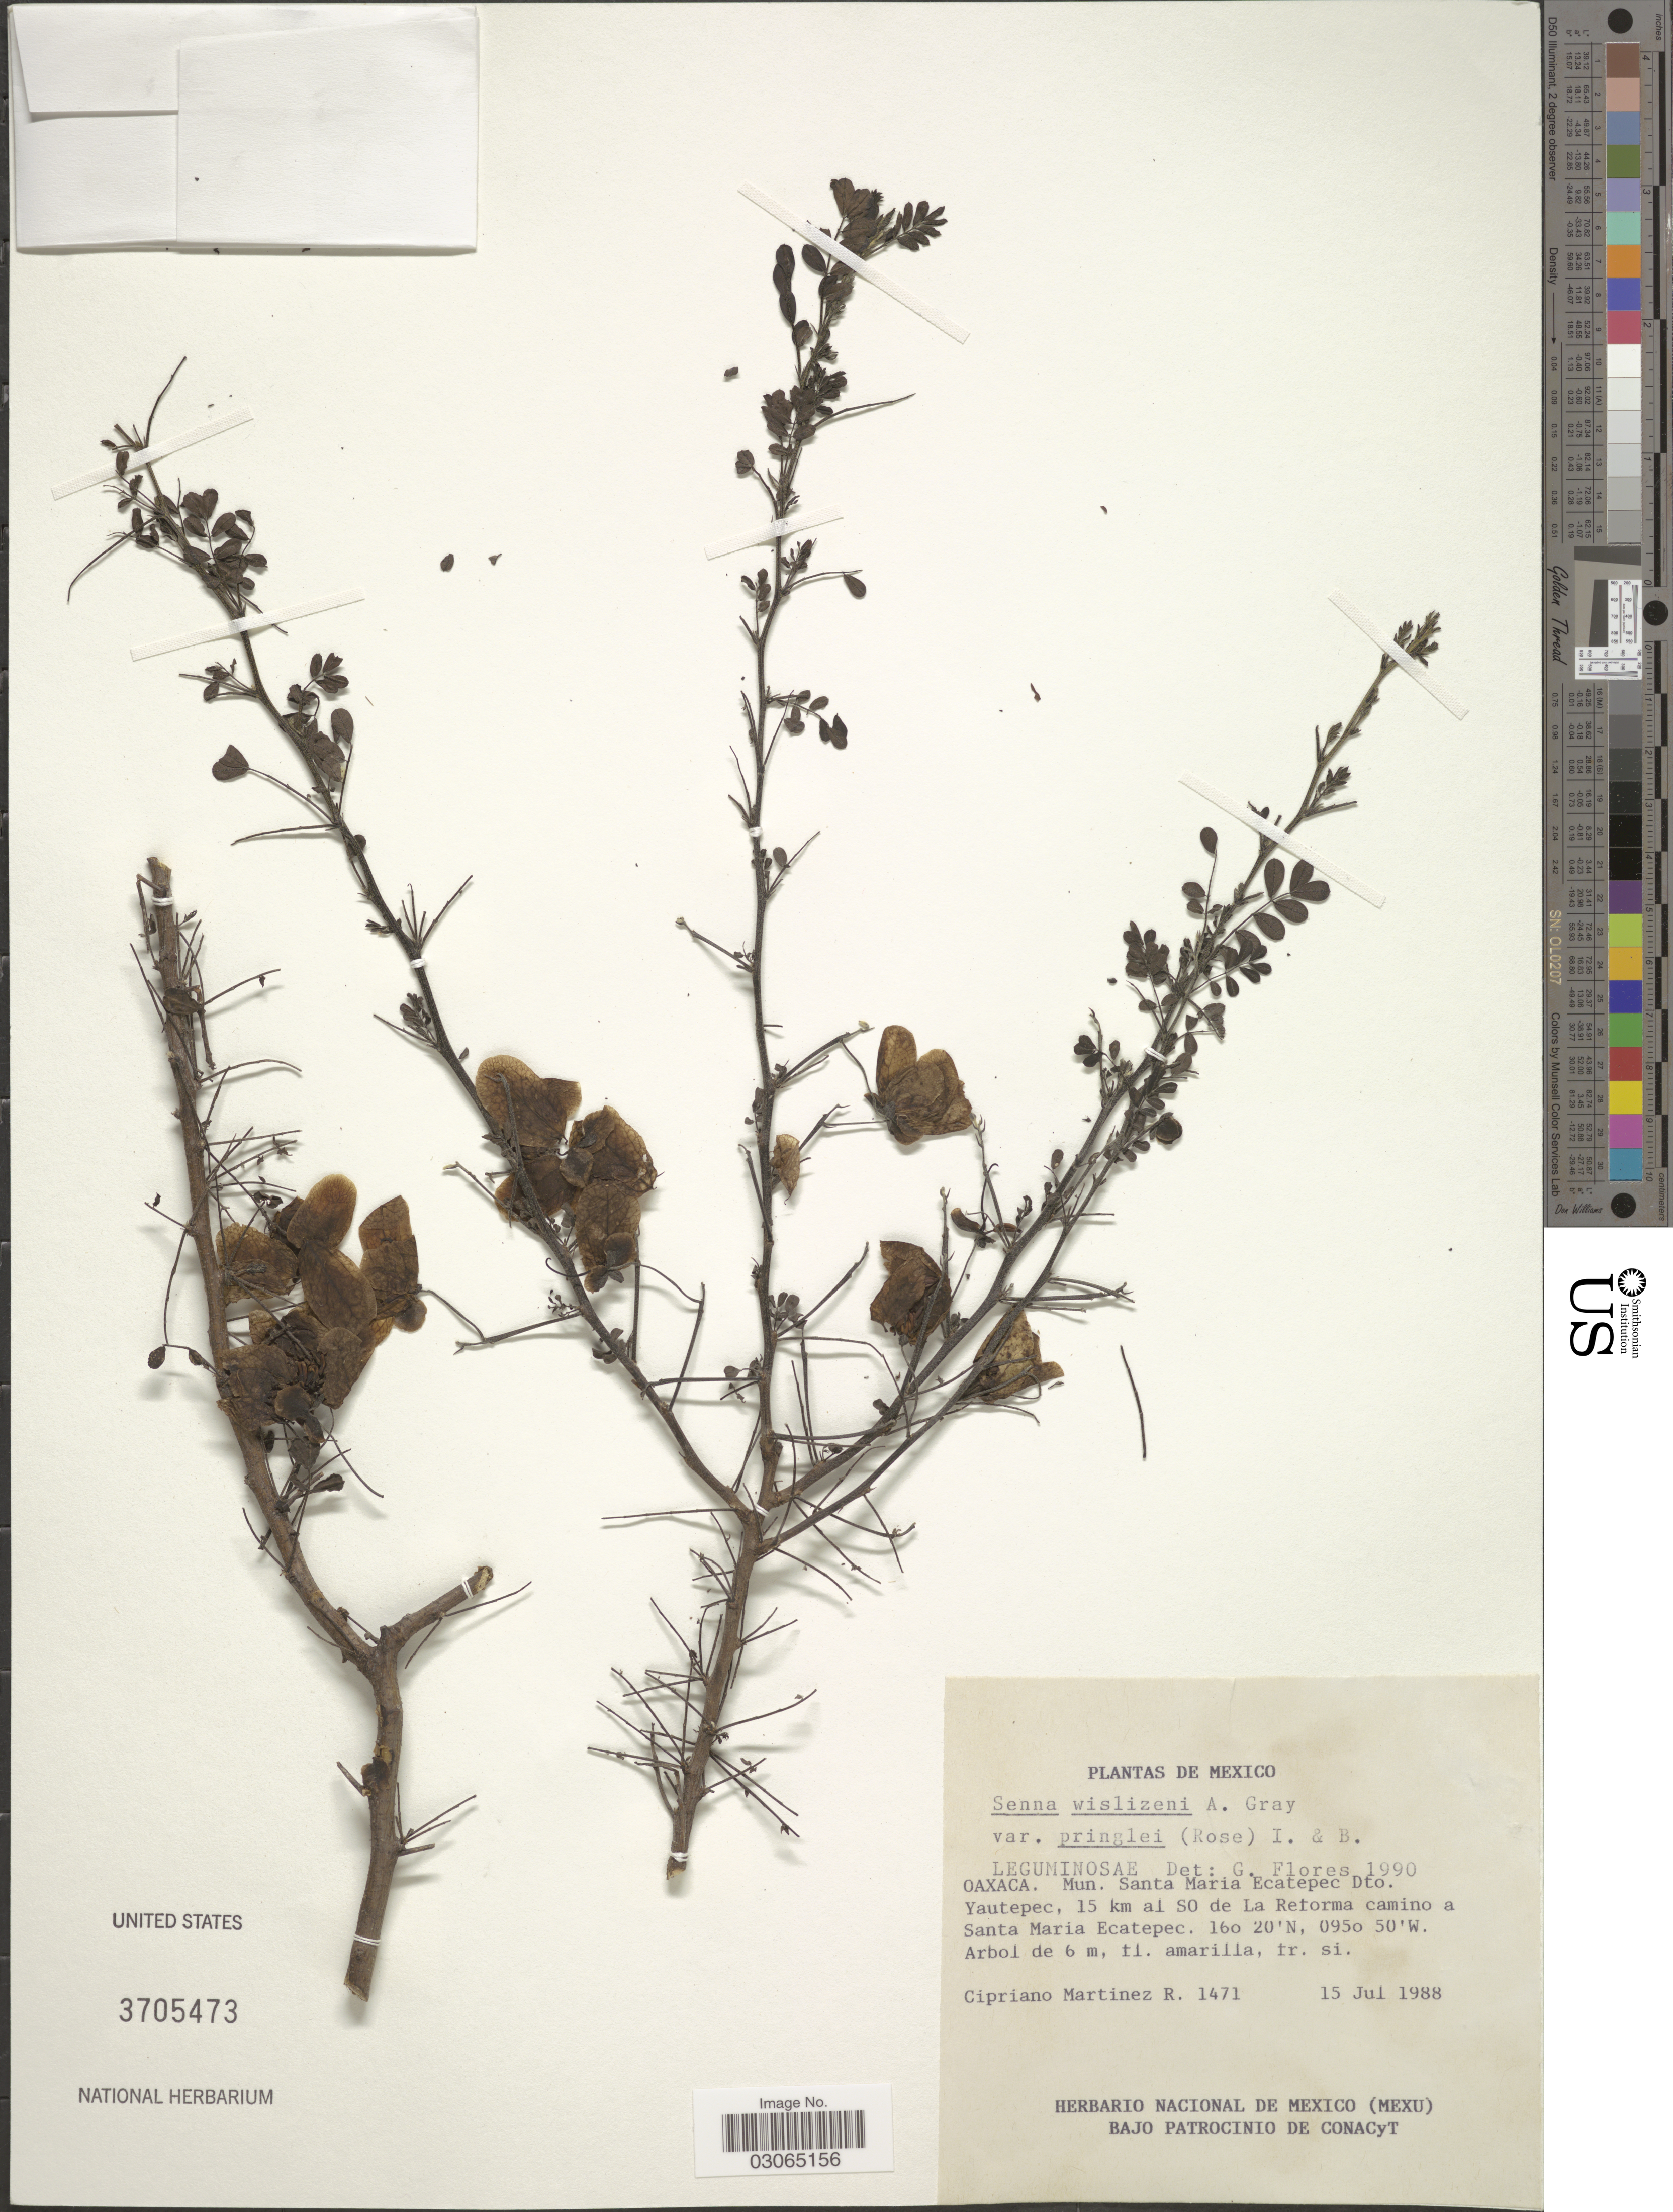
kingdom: Plantae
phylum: Tracheophyta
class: Magnoliopsida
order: Fabales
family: Fabaceae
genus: Senna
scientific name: Senna wislizeni var. pringlei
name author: (Rose) H.S. Irwin & Barneby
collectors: C. Martínez R.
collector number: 1471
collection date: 1988-07-15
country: Mexico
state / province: Oaxaca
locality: Mun. Santa Maria Ecatepec Dto. Yautepec, 15 km al SO de Lal Reforma camino a Santa Maria Ecatepec.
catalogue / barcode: US 3705473